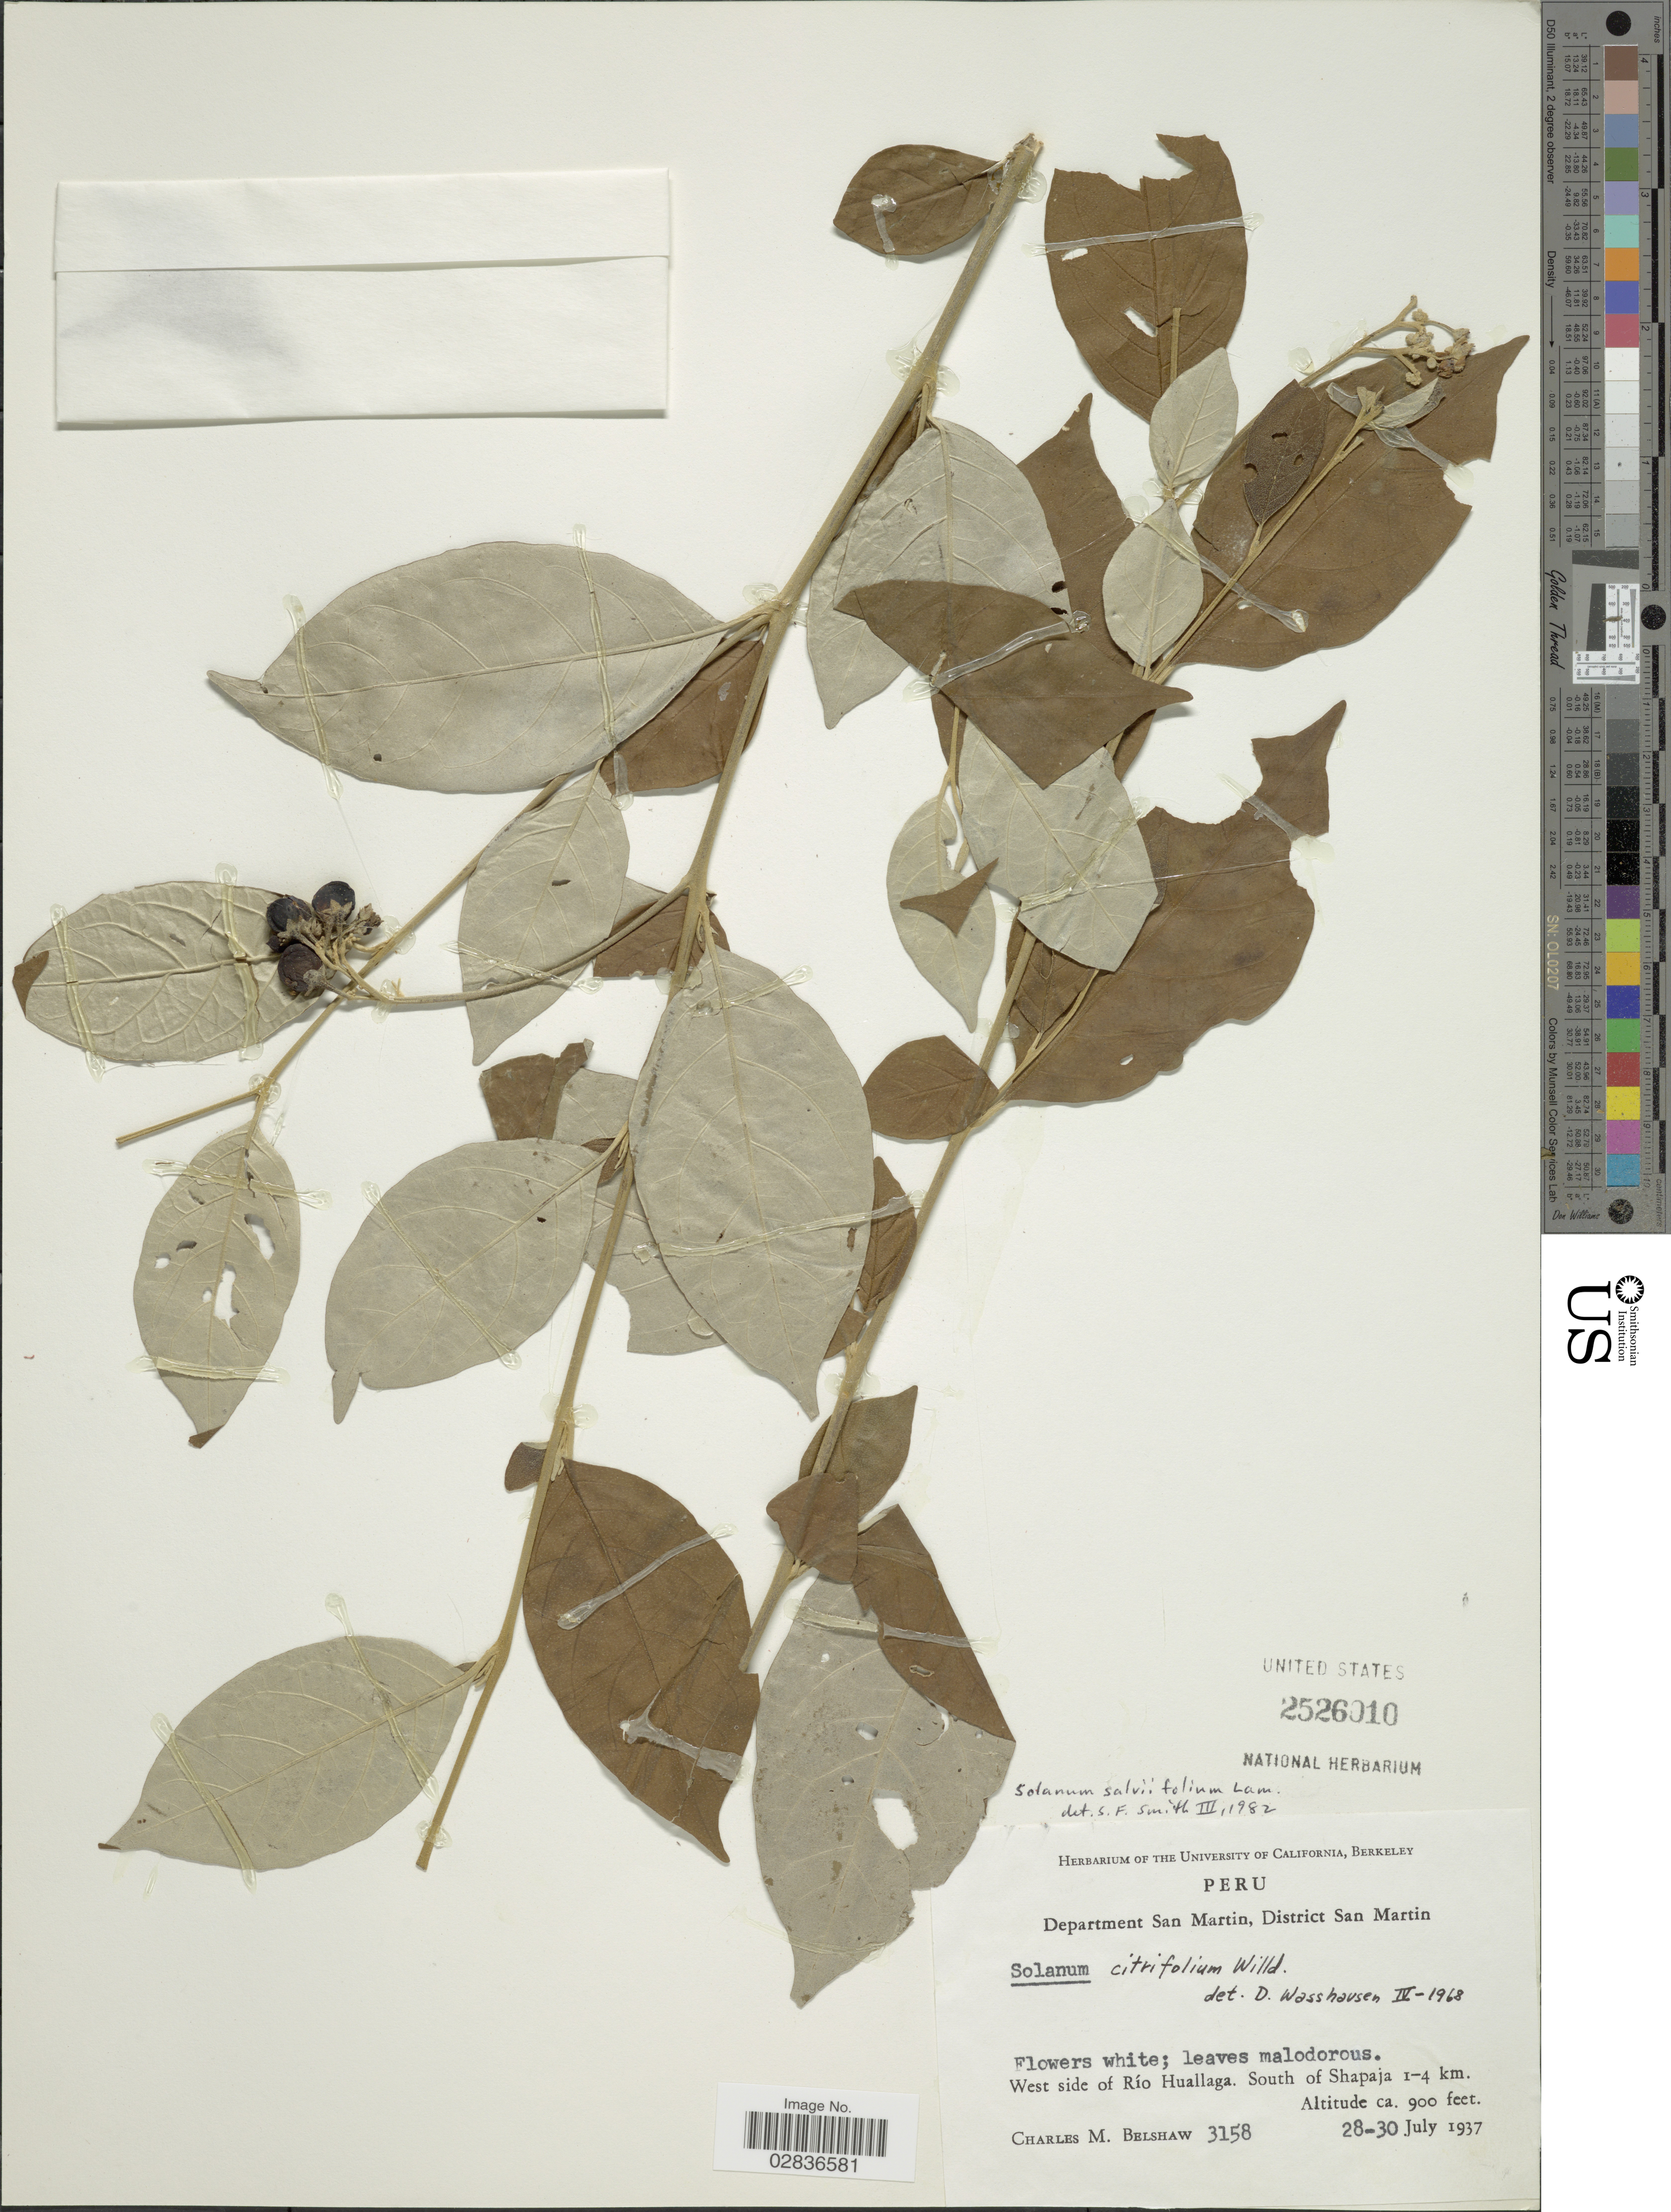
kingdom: Plantae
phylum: Tracheophyta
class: Magnoliopsida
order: Solanales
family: Solanaceae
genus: Solanum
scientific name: Solanum salviifolium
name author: Lam.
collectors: C. Shaw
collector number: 3158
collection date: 1937-07-28/1937-07-30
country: Peru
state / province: San Martín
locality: Department San Martín, District San Martín. West side of Río Huallaga. South of Shapaja 1-4 km.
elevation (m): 274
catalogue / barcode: US 2526010